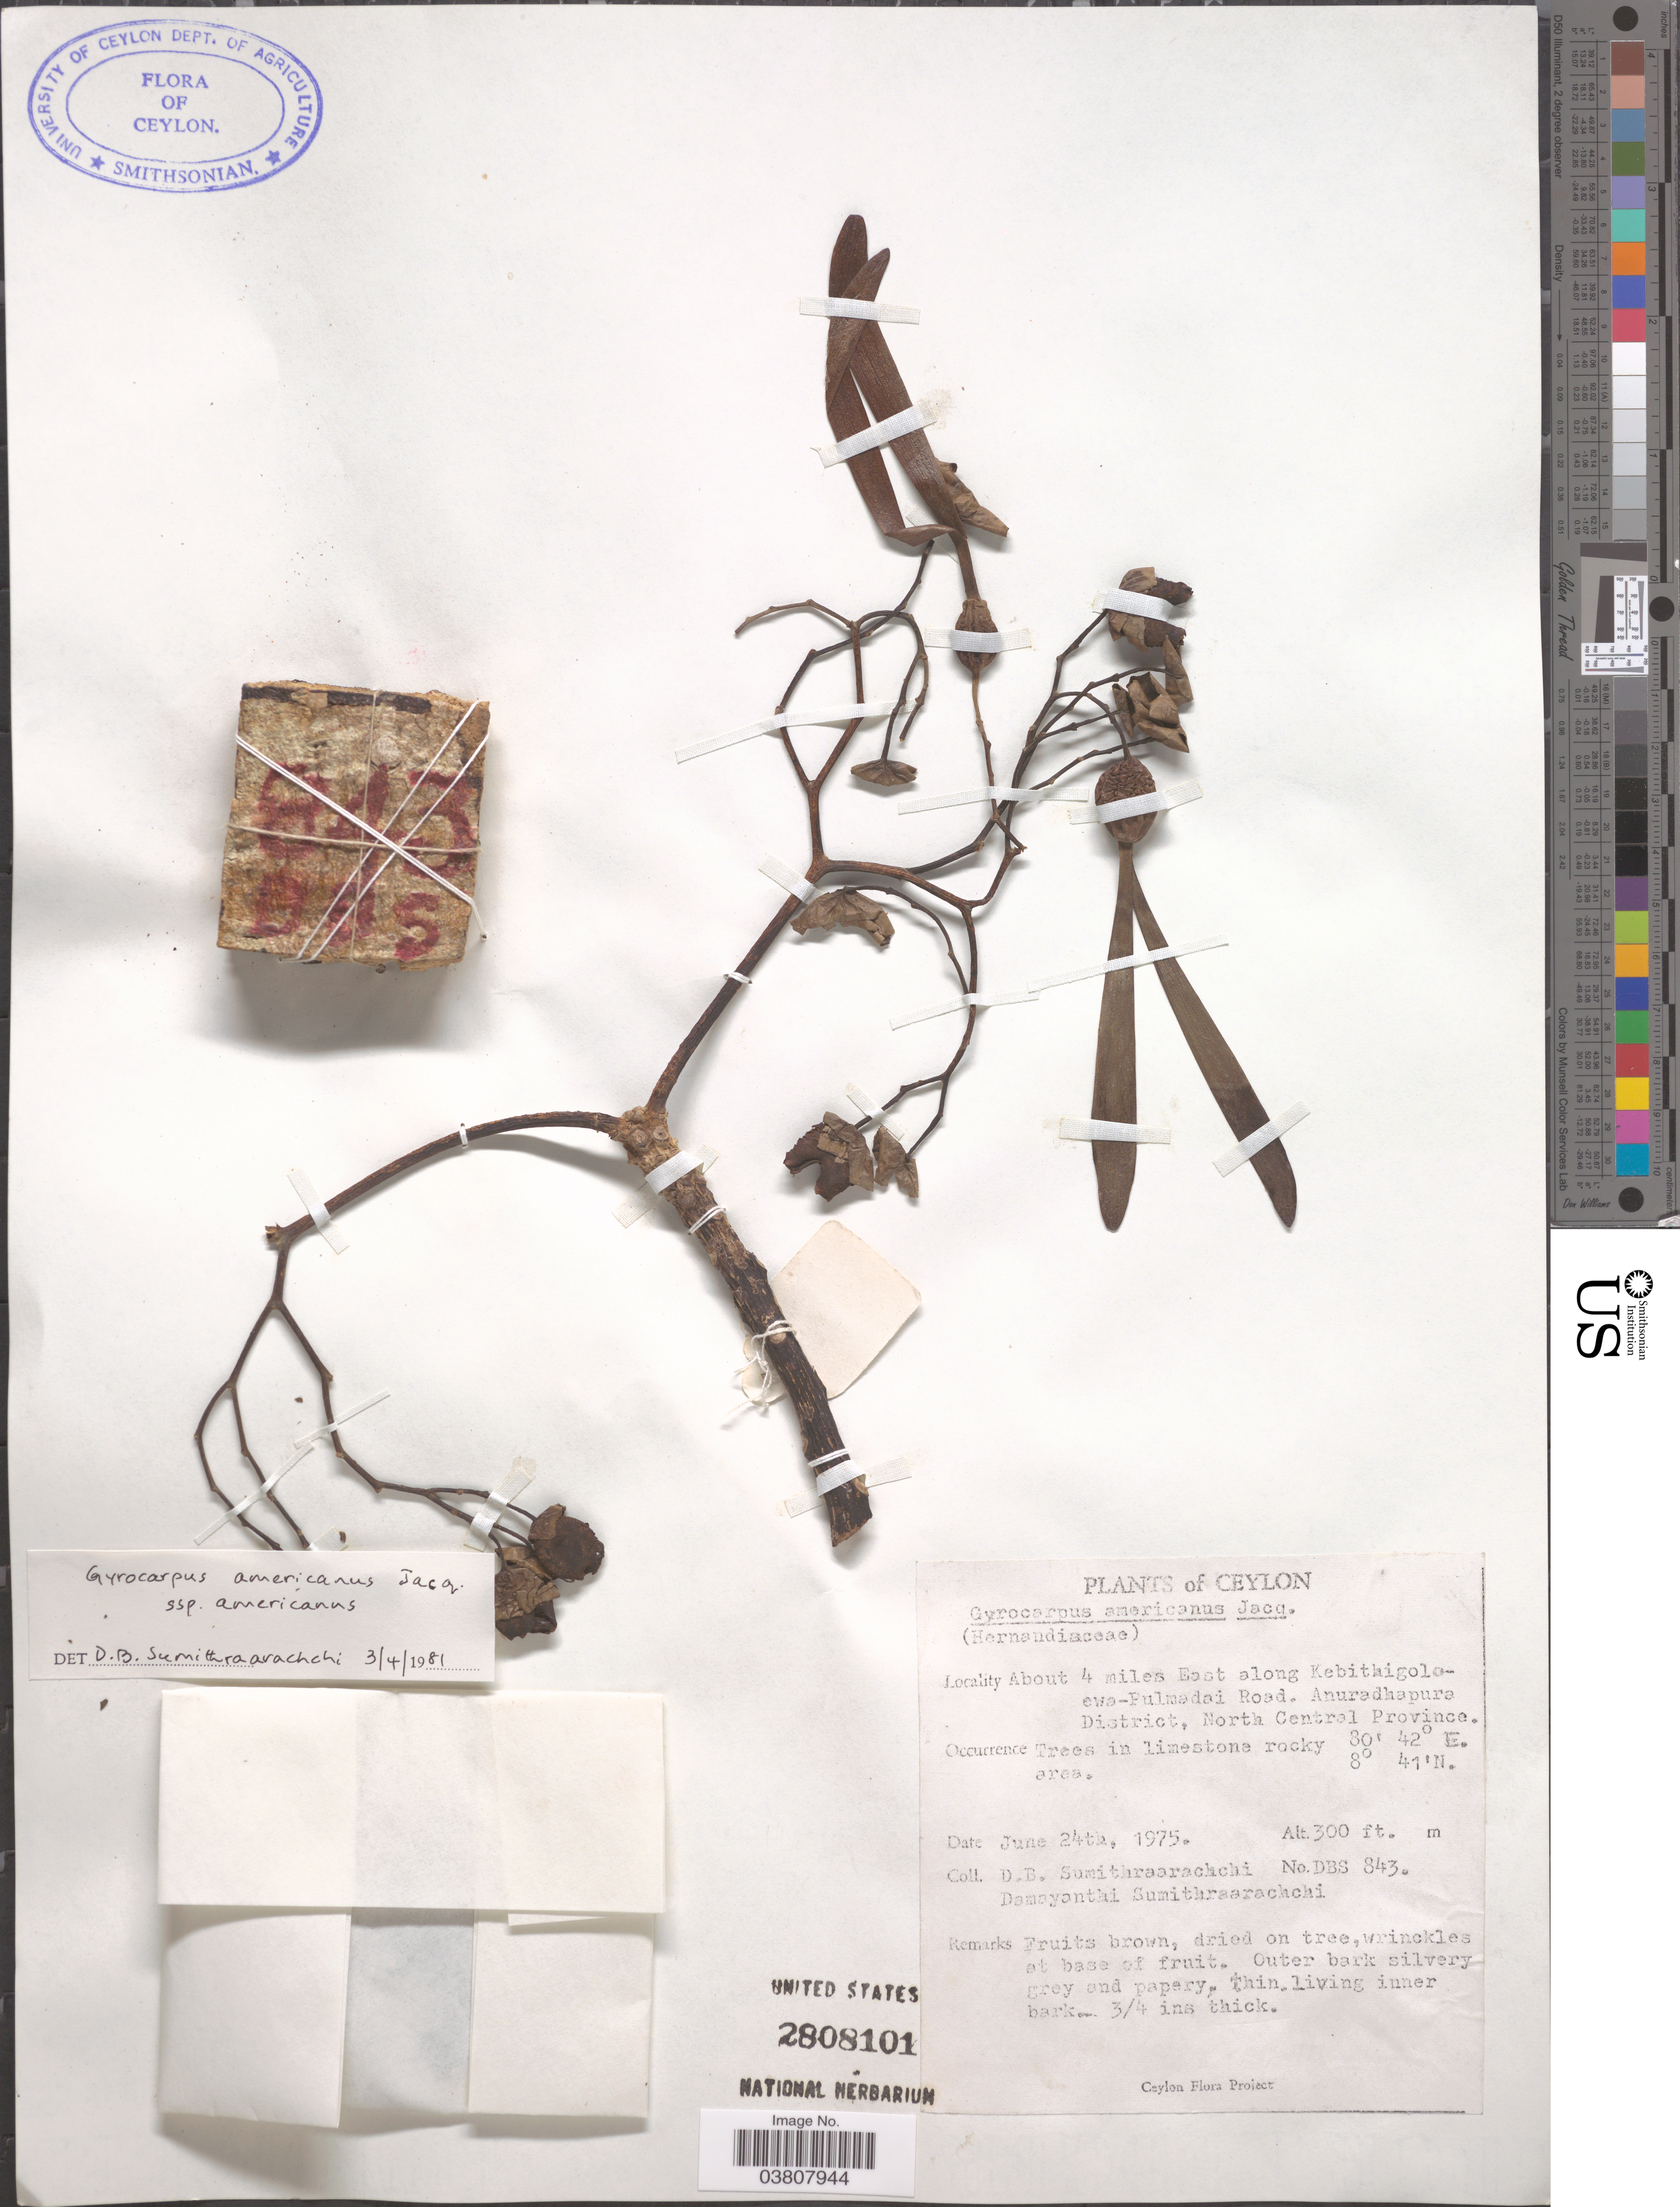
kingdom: Plantae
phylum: Tracheophyta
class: Magnoliopsida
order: Laurales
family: Hernandiaceae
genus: Gyrocarpus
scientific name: Gyrocarpus americanus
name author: Jacq.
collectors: D. B. Sumithraarachchi & D. Sumithraarachchi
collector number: DBS843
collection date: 1975-06-24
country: Sri Lanka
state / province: North Central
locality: Ceylon. About 4 miles East along Kebithigoloewa-Pulmadai Road. Anuradhapura District.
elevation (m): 91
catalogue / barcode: US 2808101